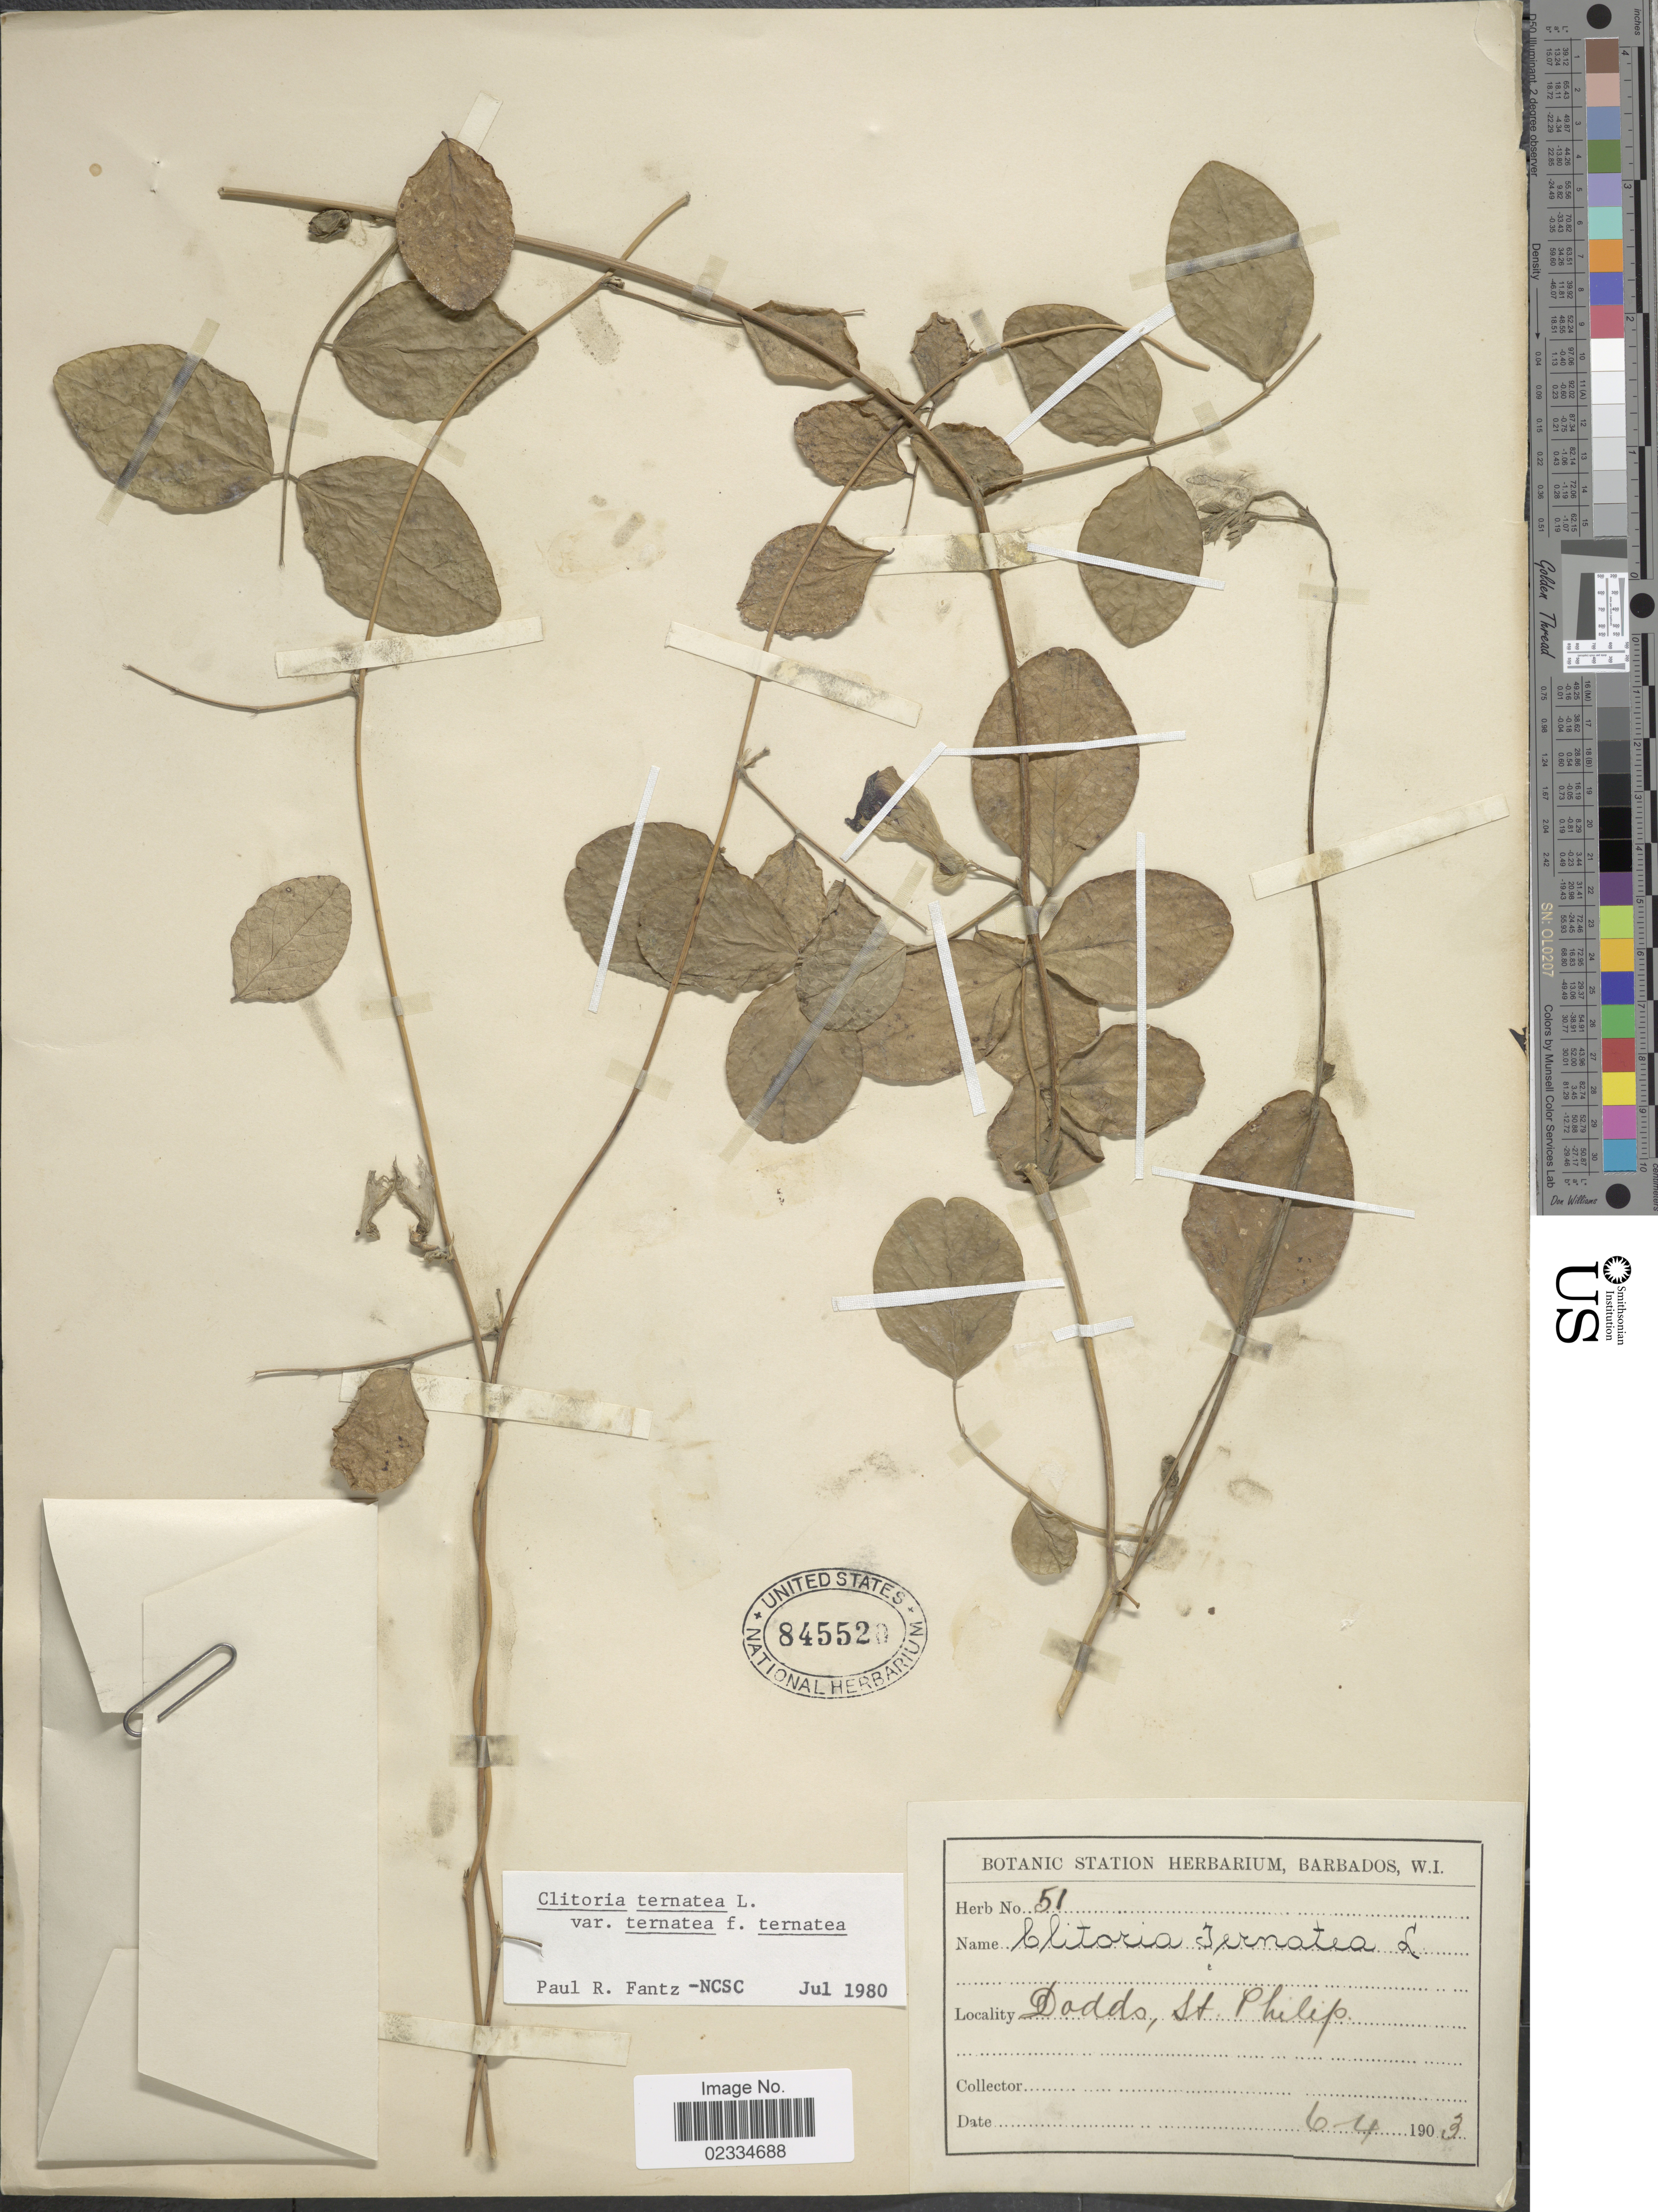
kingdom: Plantae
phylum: Tracheophyta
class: Magnoliopsida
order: Fabales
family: Fabaceae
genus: Clitoria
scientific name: Clitoria ternatea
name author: L.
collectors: ex herb. Bot. Sta. Barbados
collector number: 51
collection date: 1903-04-06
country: Barbados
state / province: Saint Philip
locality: Dodds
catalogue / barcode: US 845520